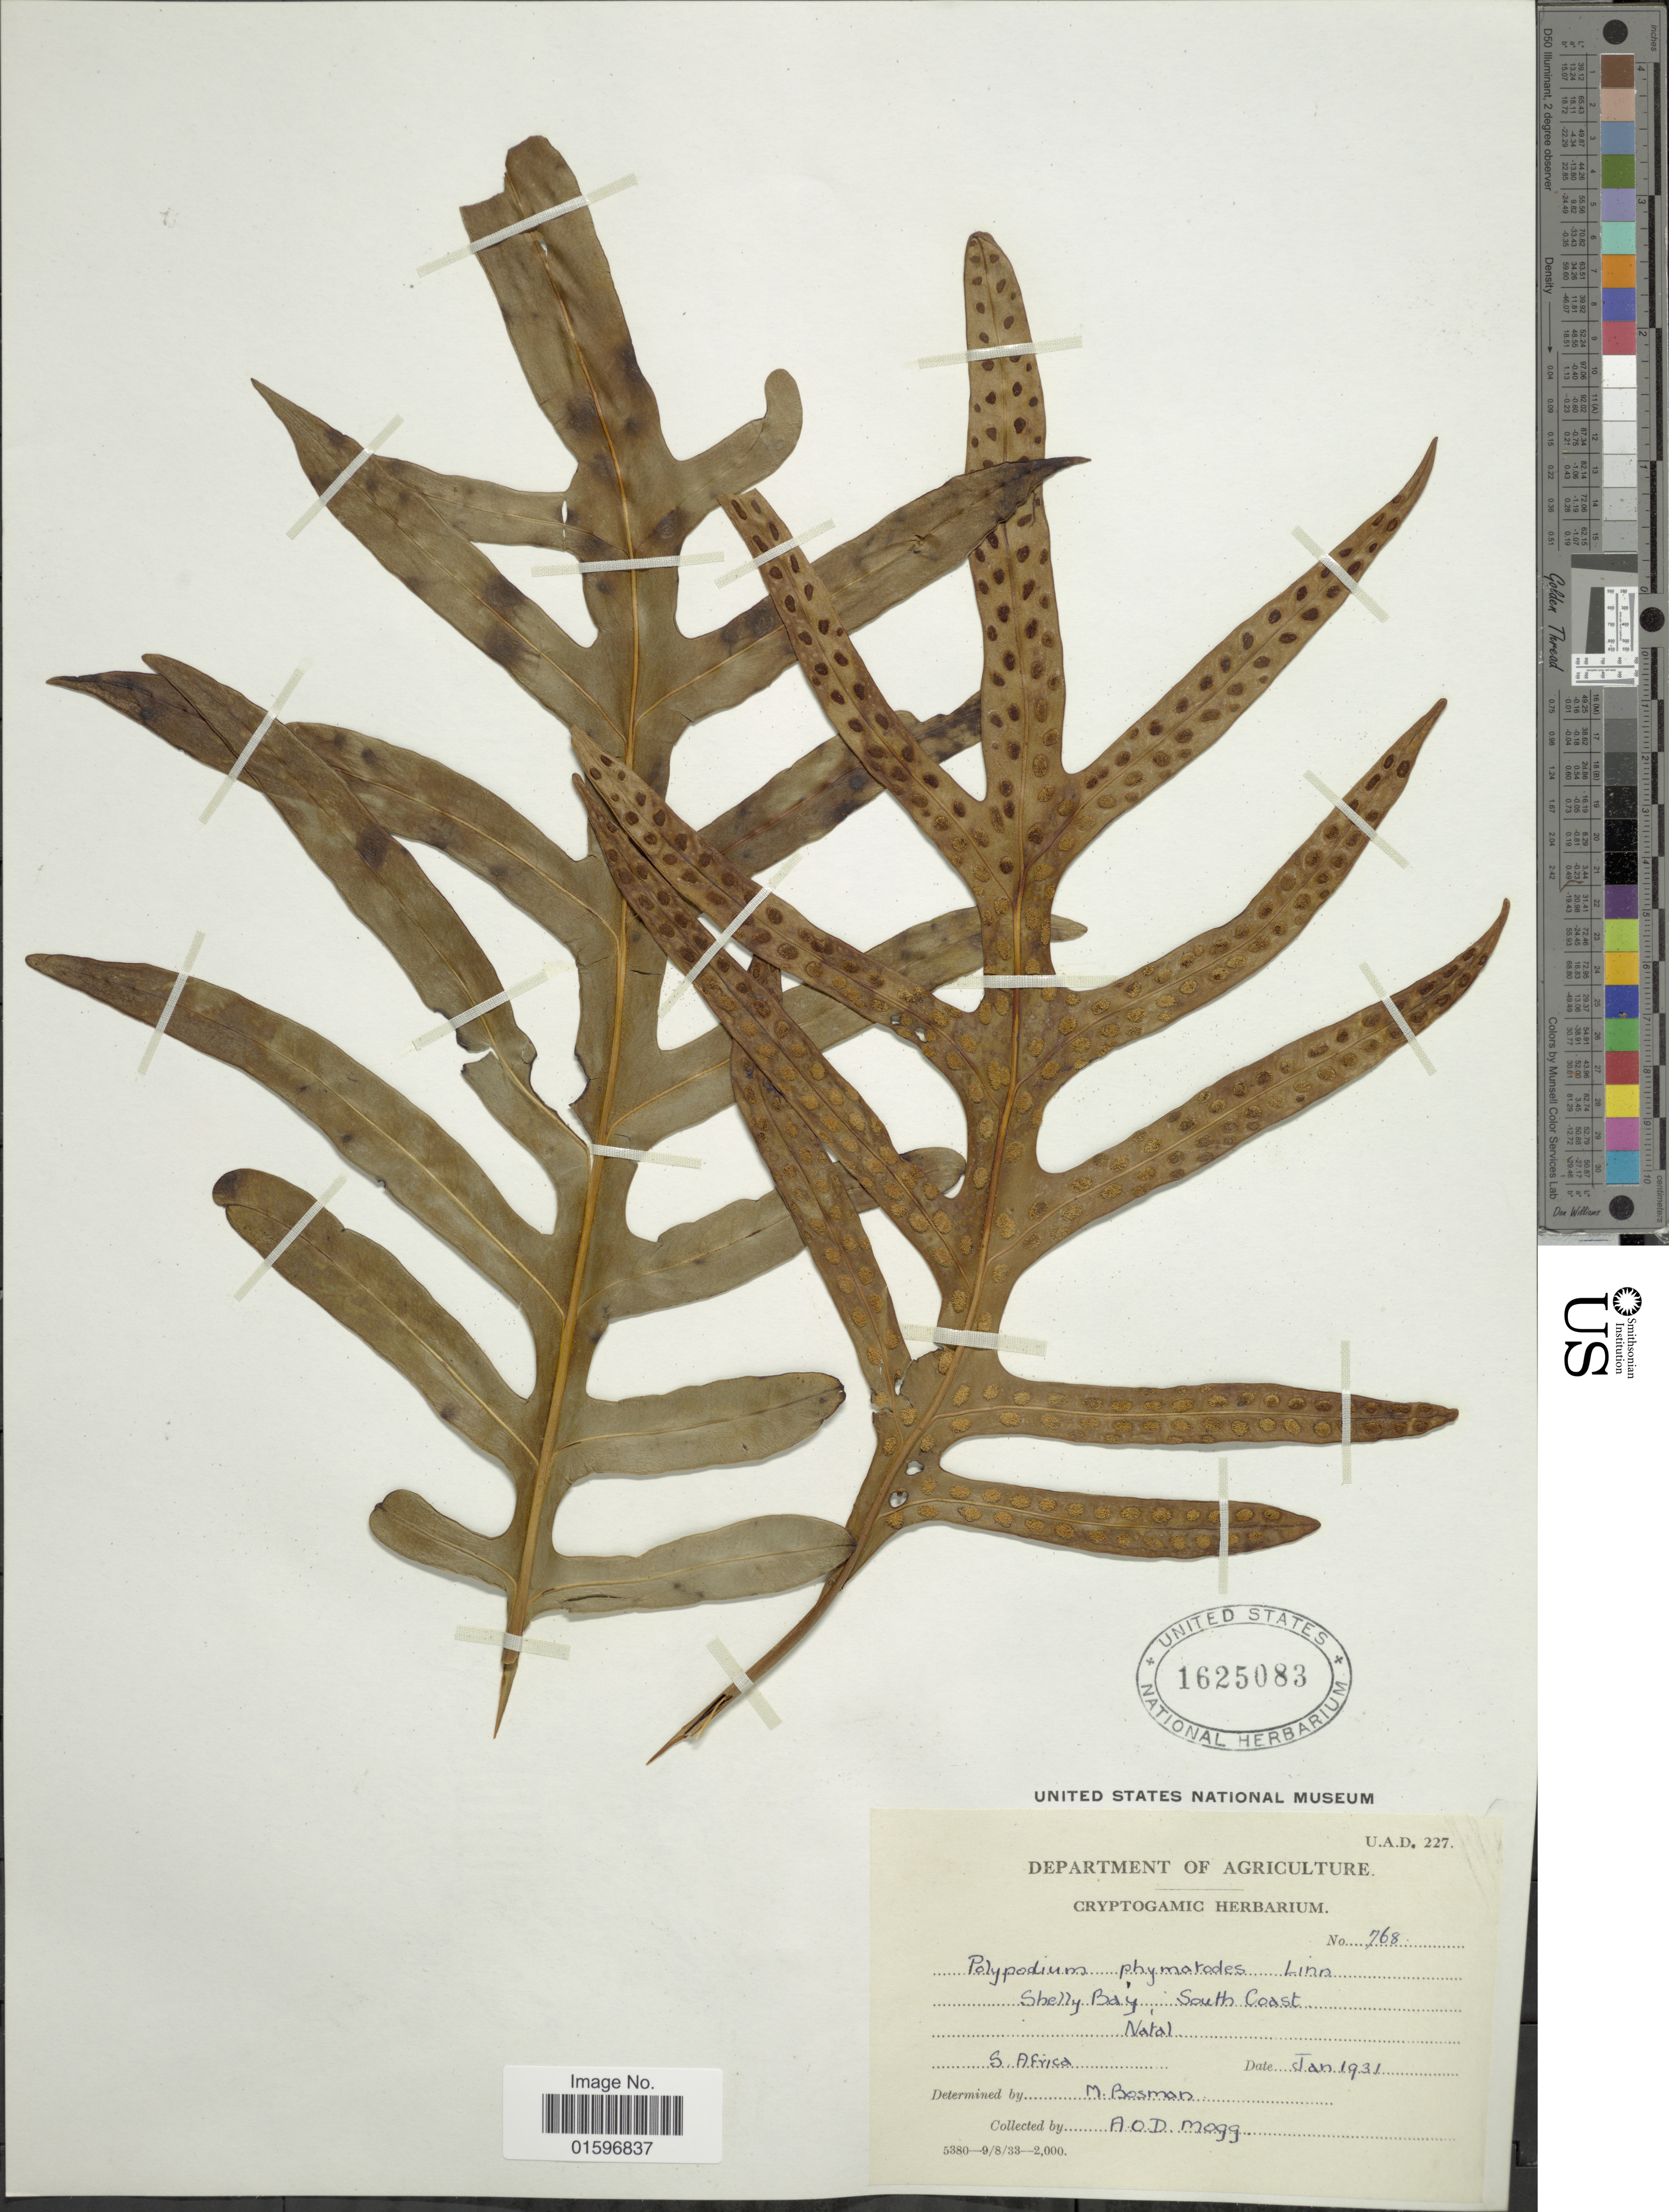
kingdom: Plantae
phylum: Tracheophyta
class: Polypodiopsida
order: Polypodiales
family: Polypodiaceae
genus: Polypodium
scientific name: Polypodium scolopendria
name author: Burm. f.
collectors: A. O. Mogg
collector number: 768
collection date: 1931-01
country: South Africa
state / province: KwaZulu-Natal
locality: Shelly Bay, South Coast, Natal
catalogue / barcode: US 1625083